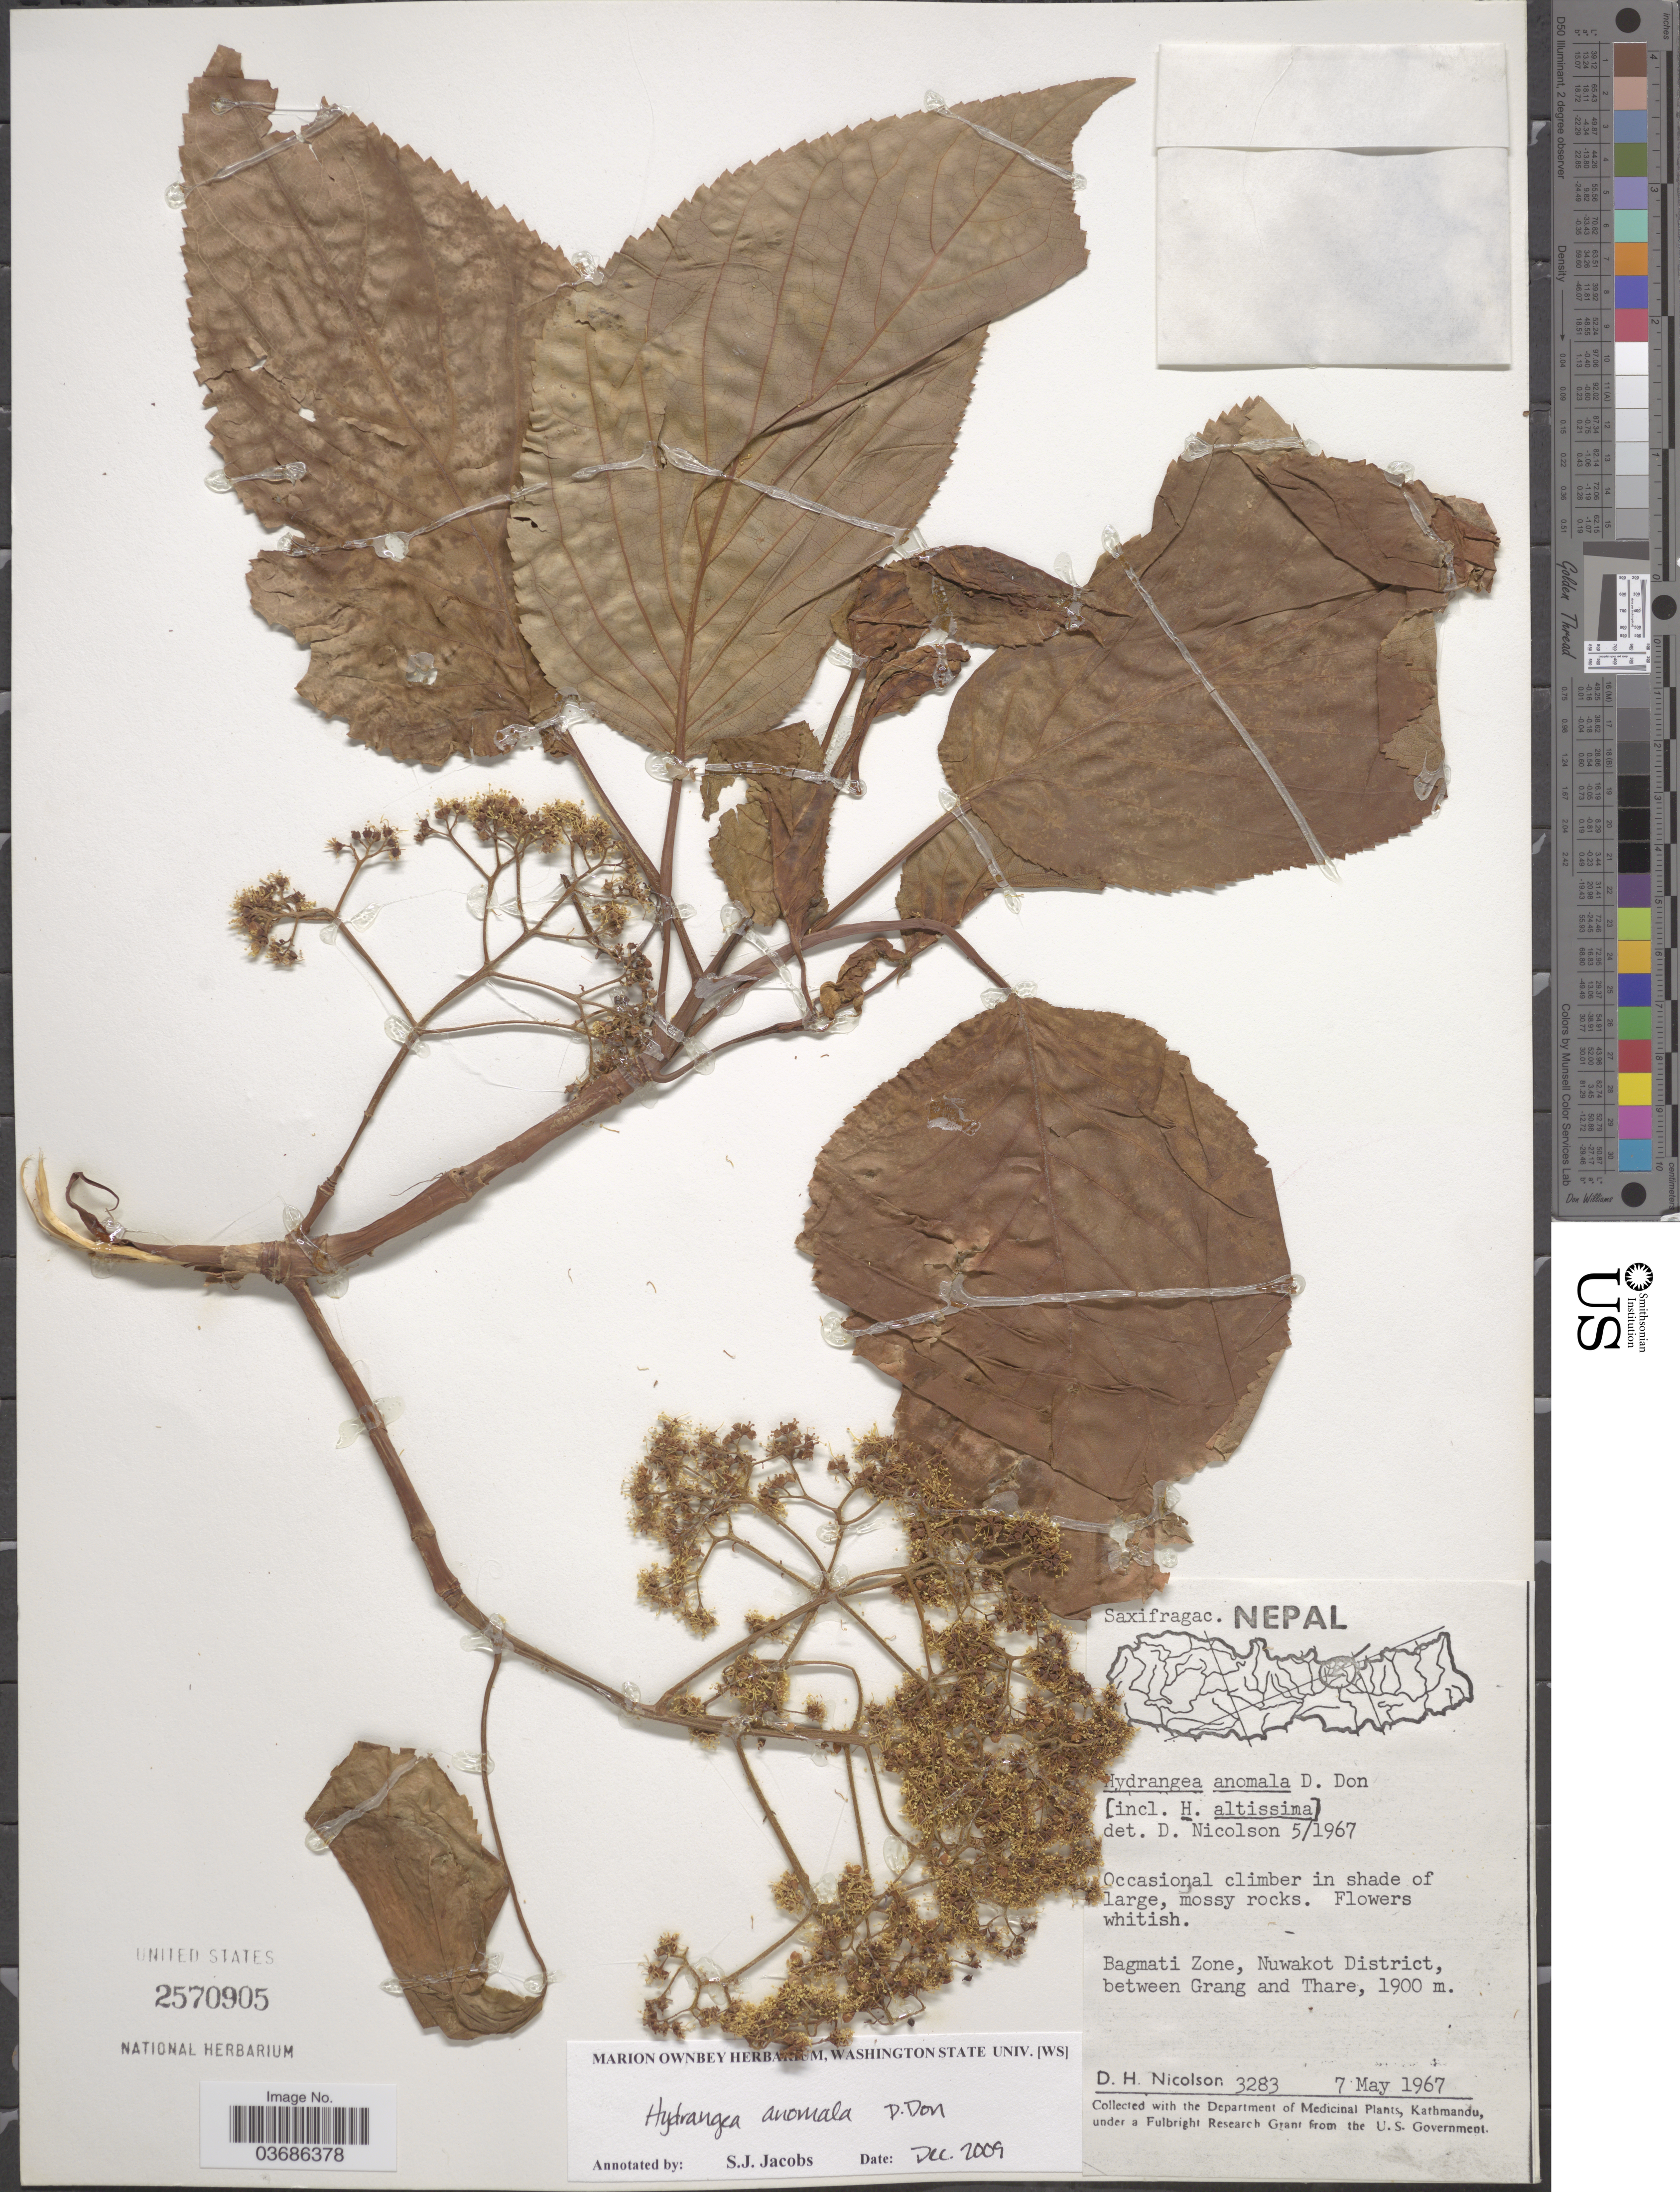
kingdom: Plantae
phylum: Tracheophyta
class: Magnoliopsida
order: Cornales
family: Hydrangeaceae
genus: Hydrangea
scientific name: Hydrangea anomala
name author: D. Don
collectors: D. H. Nicolson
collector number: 3283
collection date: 1967-05-07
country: Nepal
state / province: Bagmati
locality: Bagmati Zone, Nuwakot District, between Grang and Thare.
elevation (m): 1900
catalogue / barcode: US 2570905